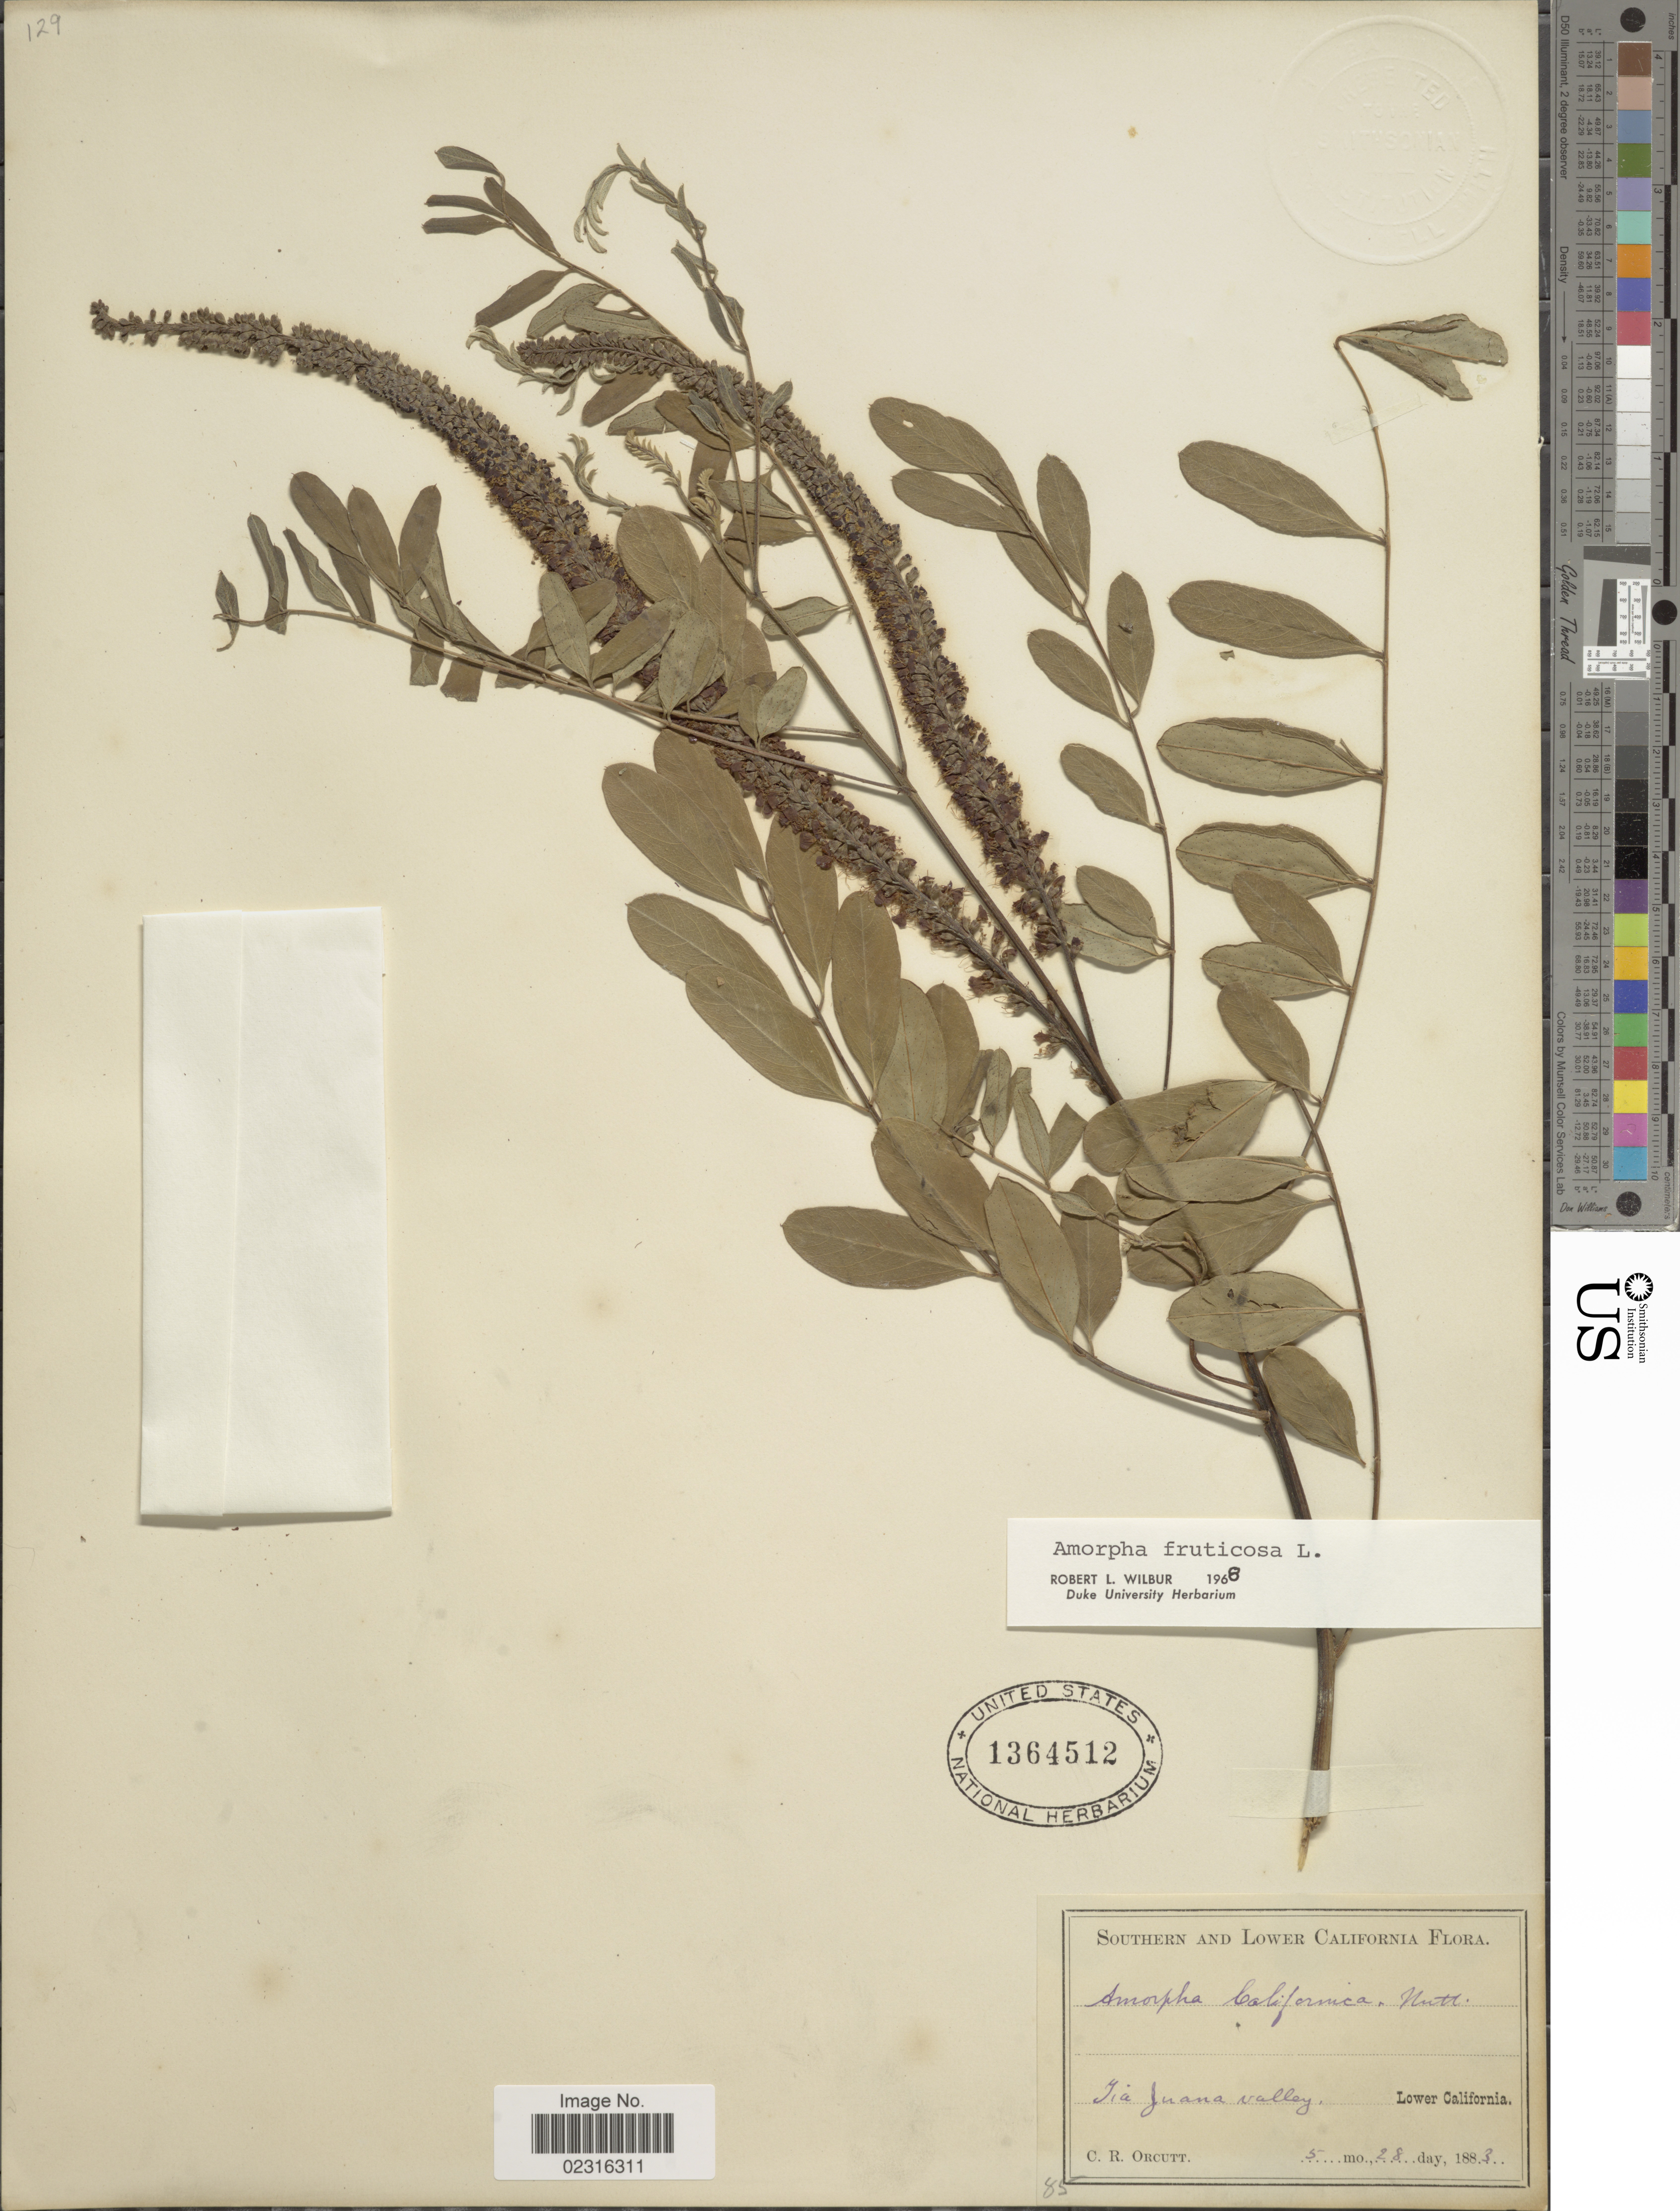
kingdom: Plantae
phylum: Tracheophyta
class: Magnoliopsida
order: Fabales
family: Fabaceae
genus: Amorpha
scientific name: Amorpha fruticosa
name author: L.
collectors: C. R. Orcutt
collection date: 1883-05-28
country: Mexico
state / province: Baja California Norte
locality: Tia Juana Valley, Lower California.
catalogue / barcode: US 1364512